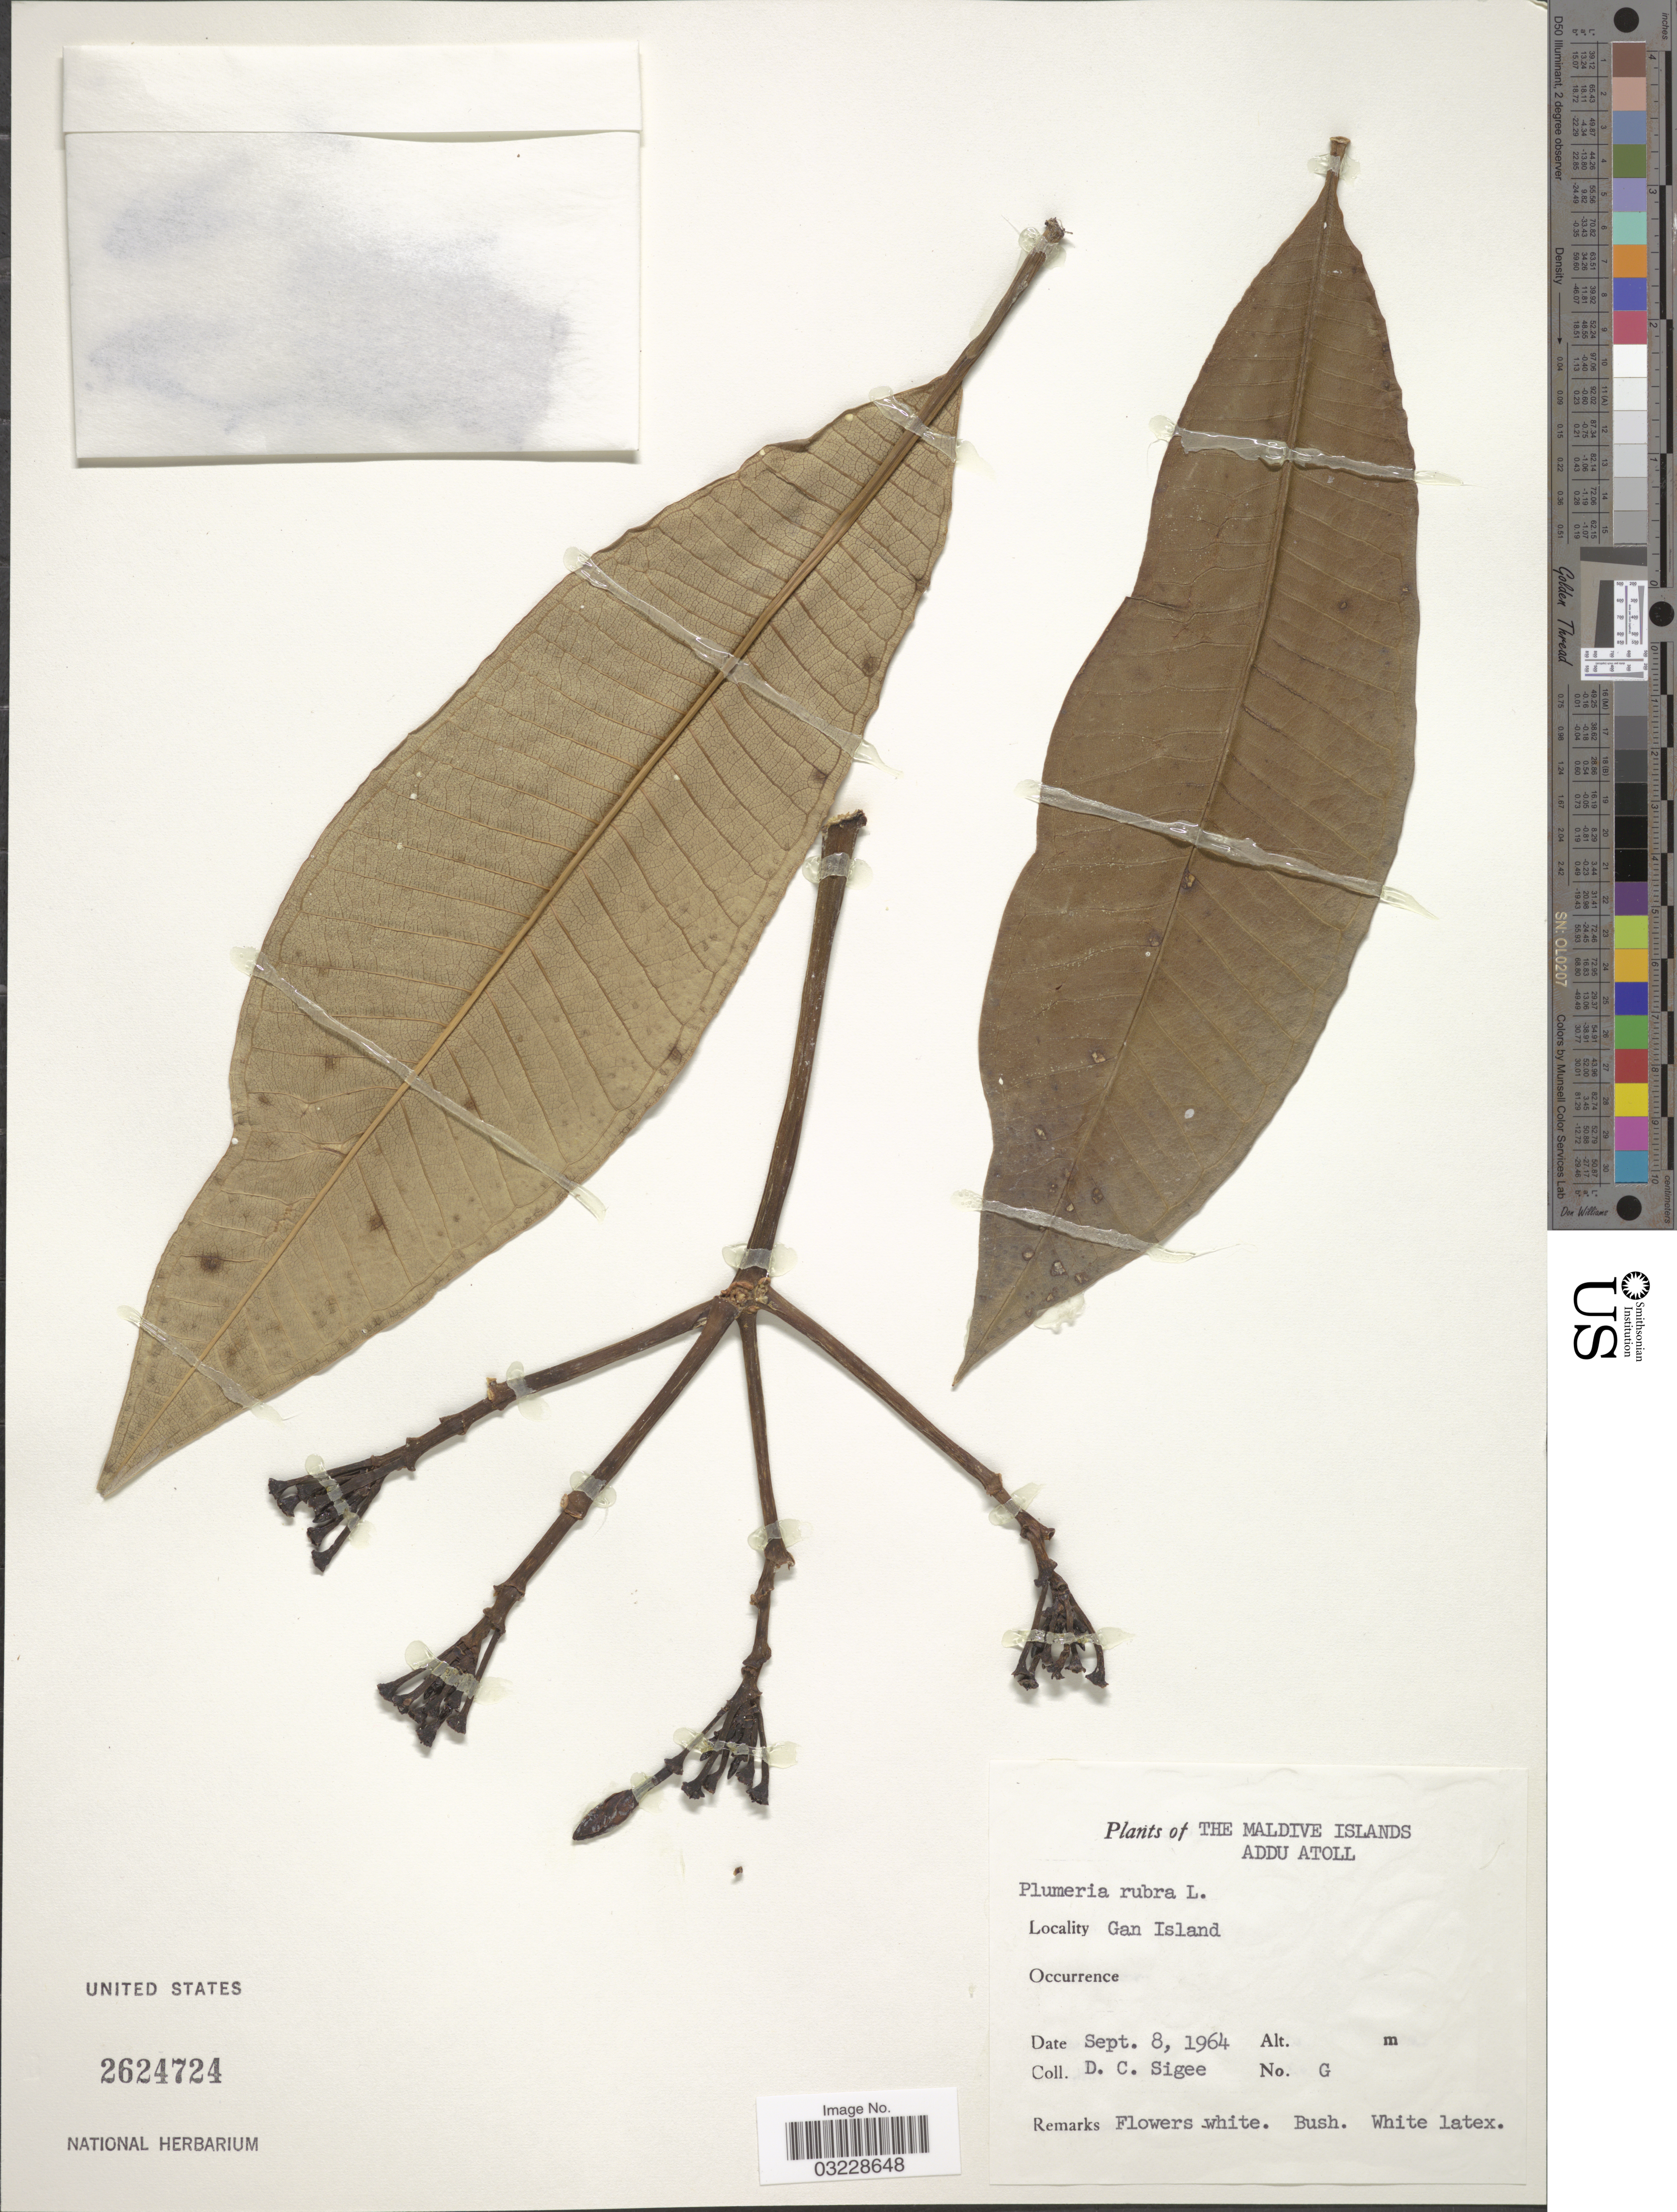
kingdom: Plantae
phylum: Tracheophyta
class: Magnoliopsida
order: Gentianales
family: Apocynaceae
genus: Plumeria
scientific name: Plumeria rubra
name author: L.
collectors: D. C. Sigee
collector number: G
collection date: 1964-09-08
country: Maldive Islands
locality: Addu Atoll. Gan Island.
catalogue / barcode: US 2624724